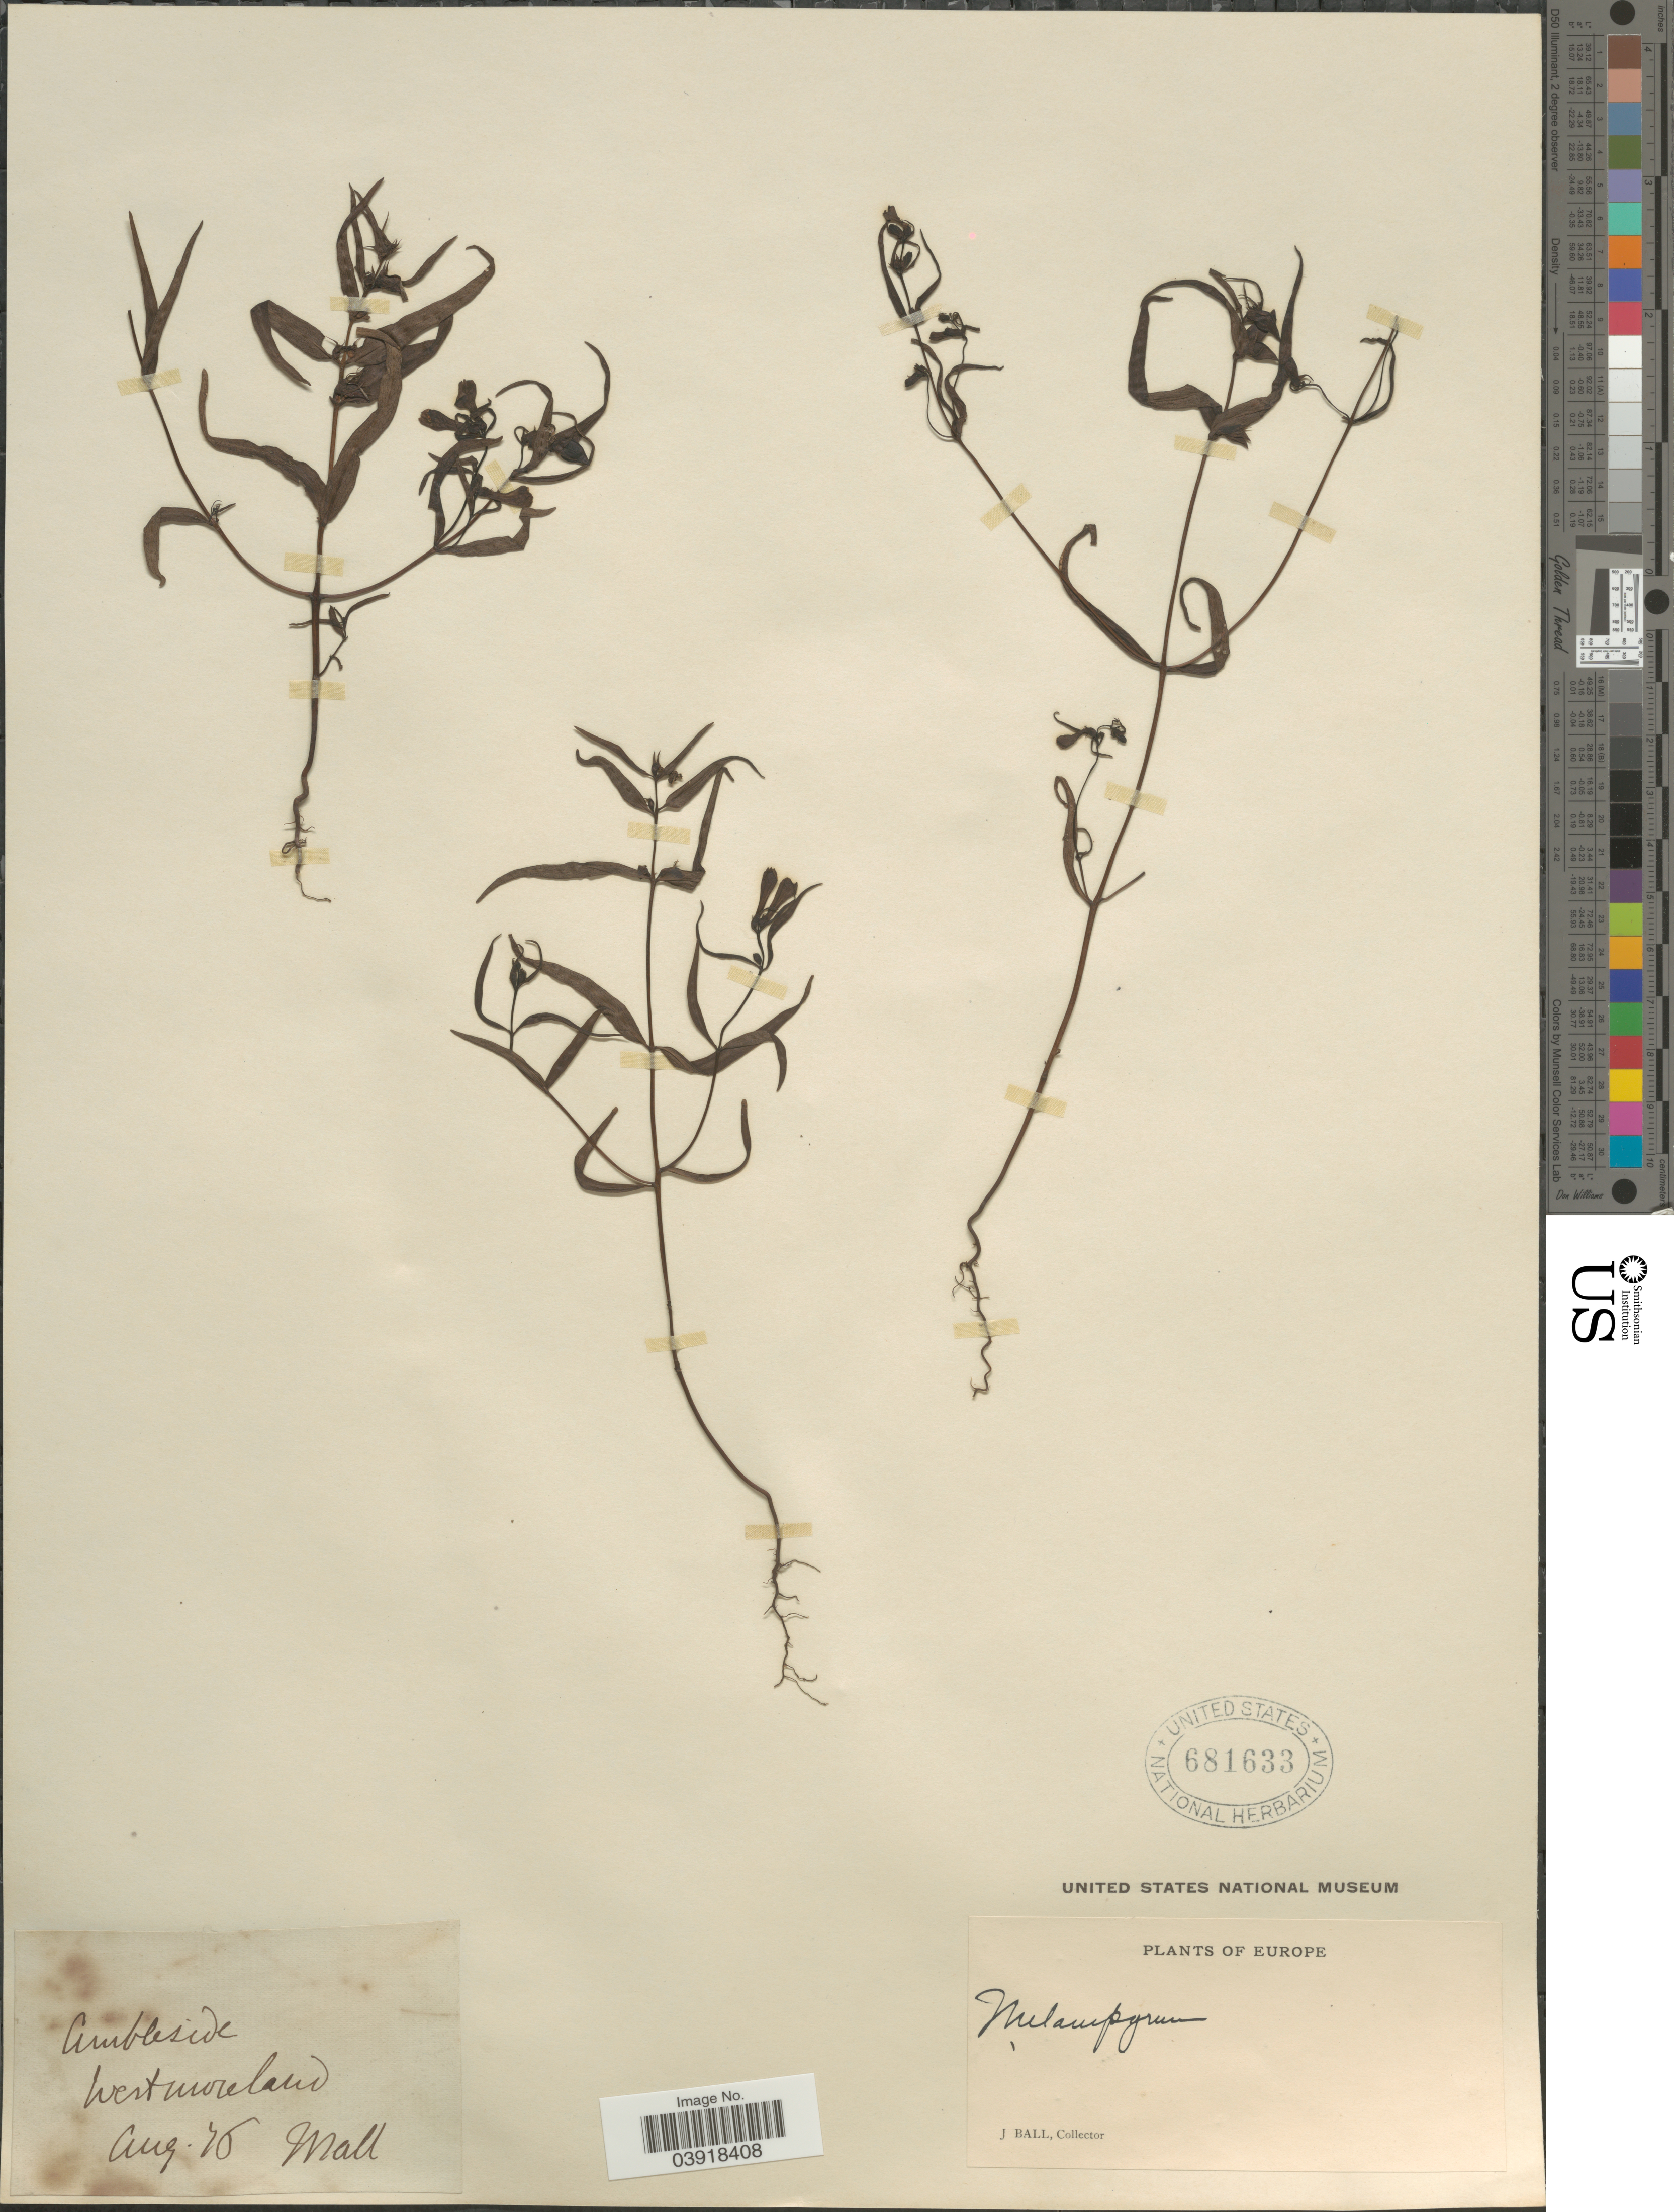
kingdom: Plantae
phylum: Tracheophyta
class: Magnoliopsida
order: Lamiales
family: Orobanchaceae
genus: Melampyrum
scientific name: Melampyrum sp.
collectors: J. Ball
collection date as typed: Transcribed d/m/y: /8/76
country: United Kingdom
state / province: England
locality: Ambleside. Westmorland. Europe.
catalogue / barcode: US 681633